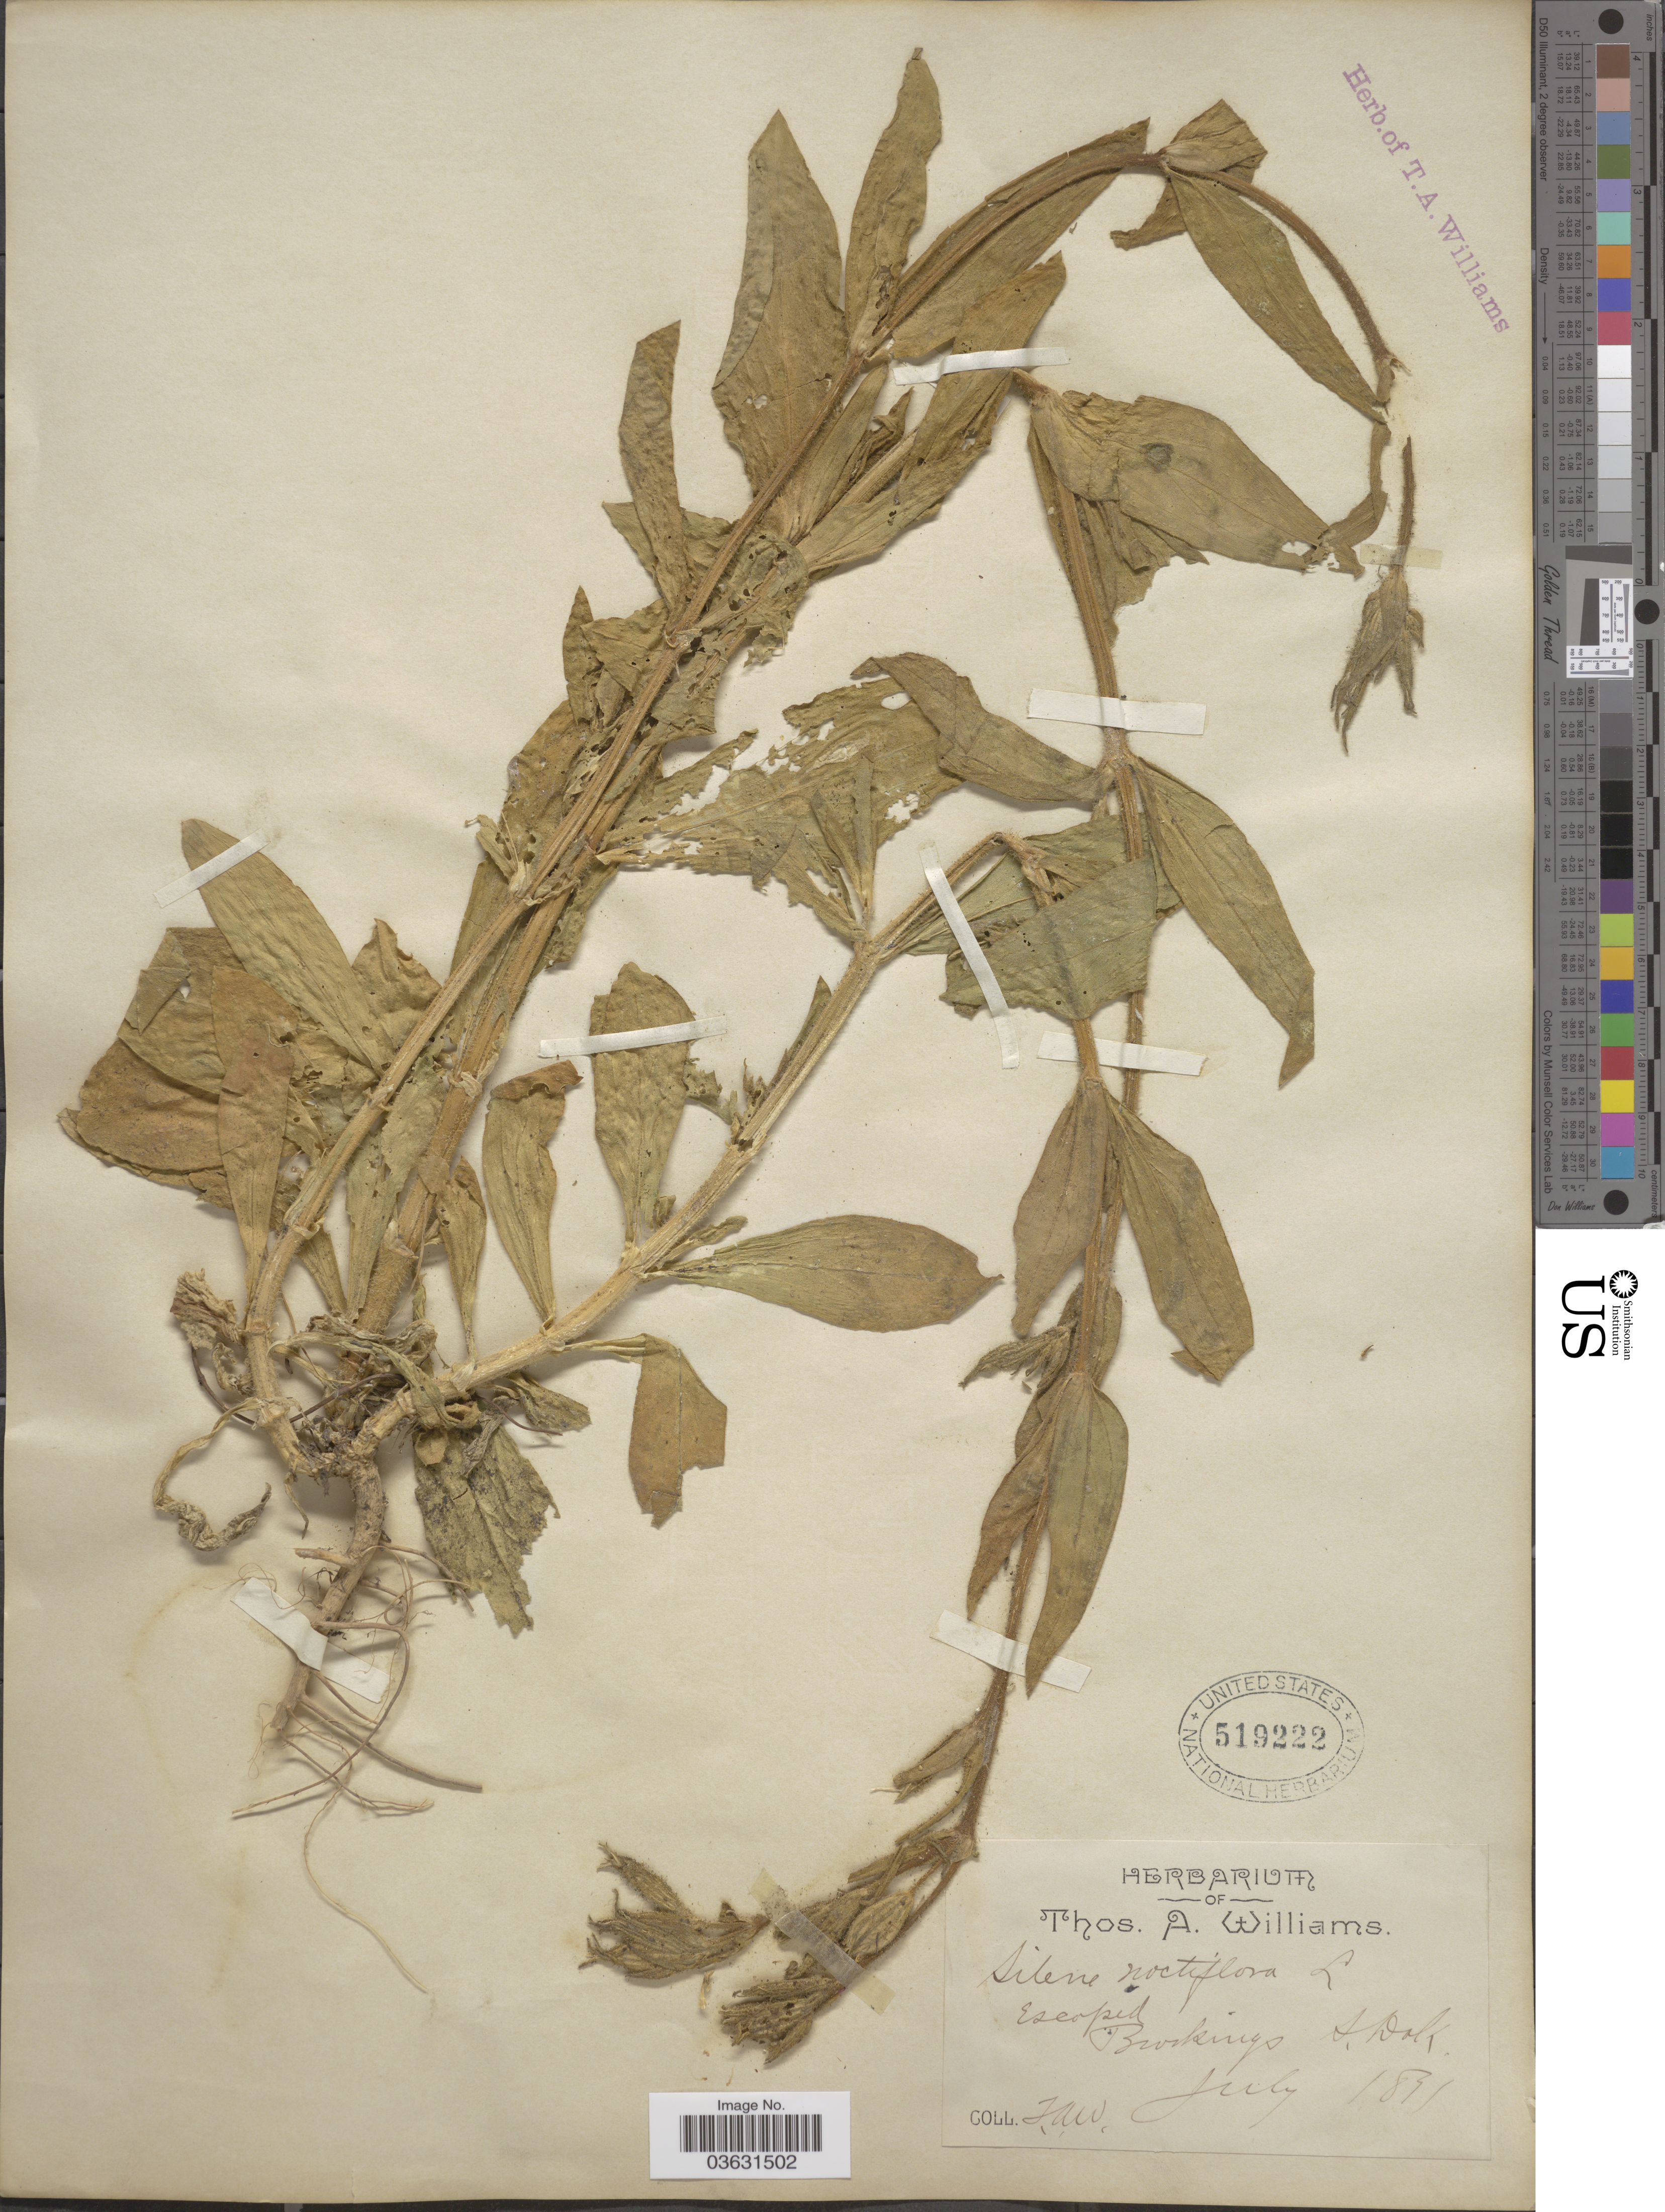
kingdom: Plantae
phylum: Tracheophyta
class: Magnoliopsida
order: Caryophyllales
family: Caryophyllaceae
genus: Silene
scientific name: Silene noctiflora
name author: L.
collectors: T. A. Williams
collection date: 1891-07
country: United States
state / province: South Dakota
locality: Brookings.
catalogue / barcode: US 519222